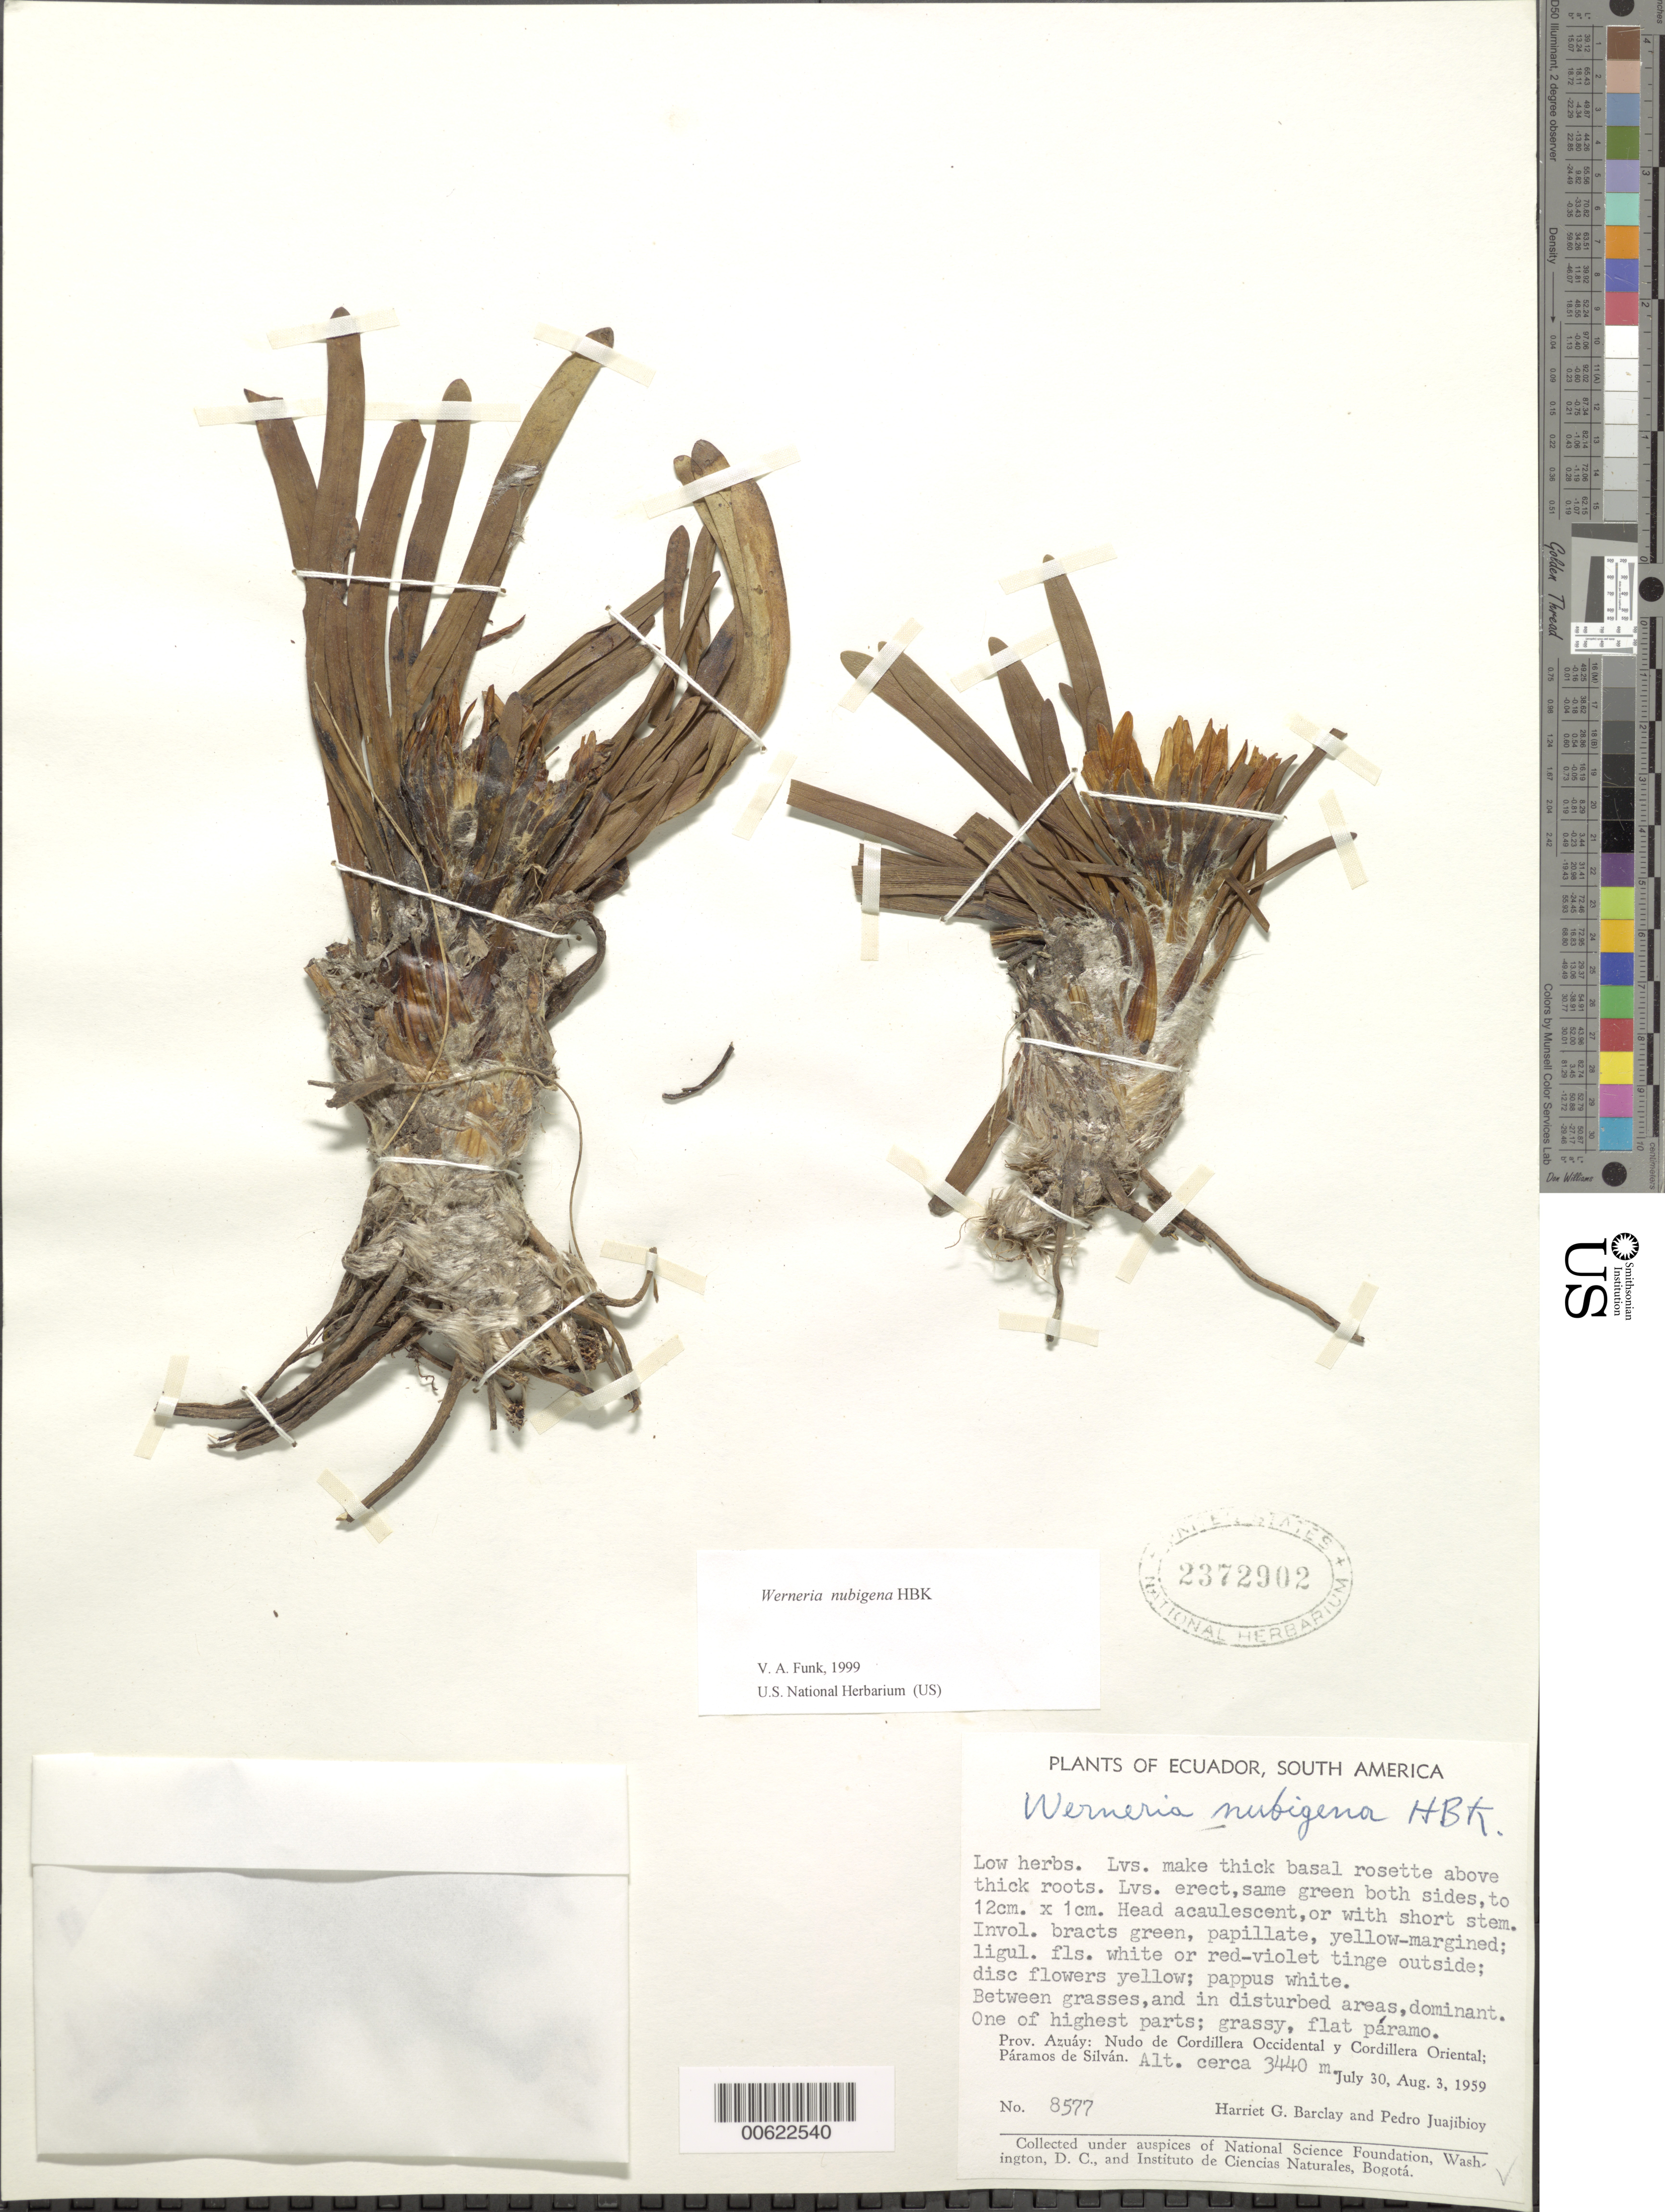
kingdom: Plantae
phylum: Tracheophyta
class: Magnoliopsida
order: Asterales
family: Asteraceae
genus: Werneria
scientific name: Werneria nubigena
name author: Kunth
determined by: Funk, Vicki A., (BOT), Smithsonian Institution - National Museum of Natural History (UNITED STATES)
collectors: H. G. Barclay & P. Juajibioy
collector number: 8577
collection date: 1959-07-30/1959-08-03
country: Ecuador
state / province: Azuay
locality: Cordillera Occidental y Cordillera Oriental; Paramos de Silván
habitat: One of the highest parts; grassy, flat páramo; between grasses and in disturbed areas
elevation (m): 34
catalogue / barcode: US 2372902